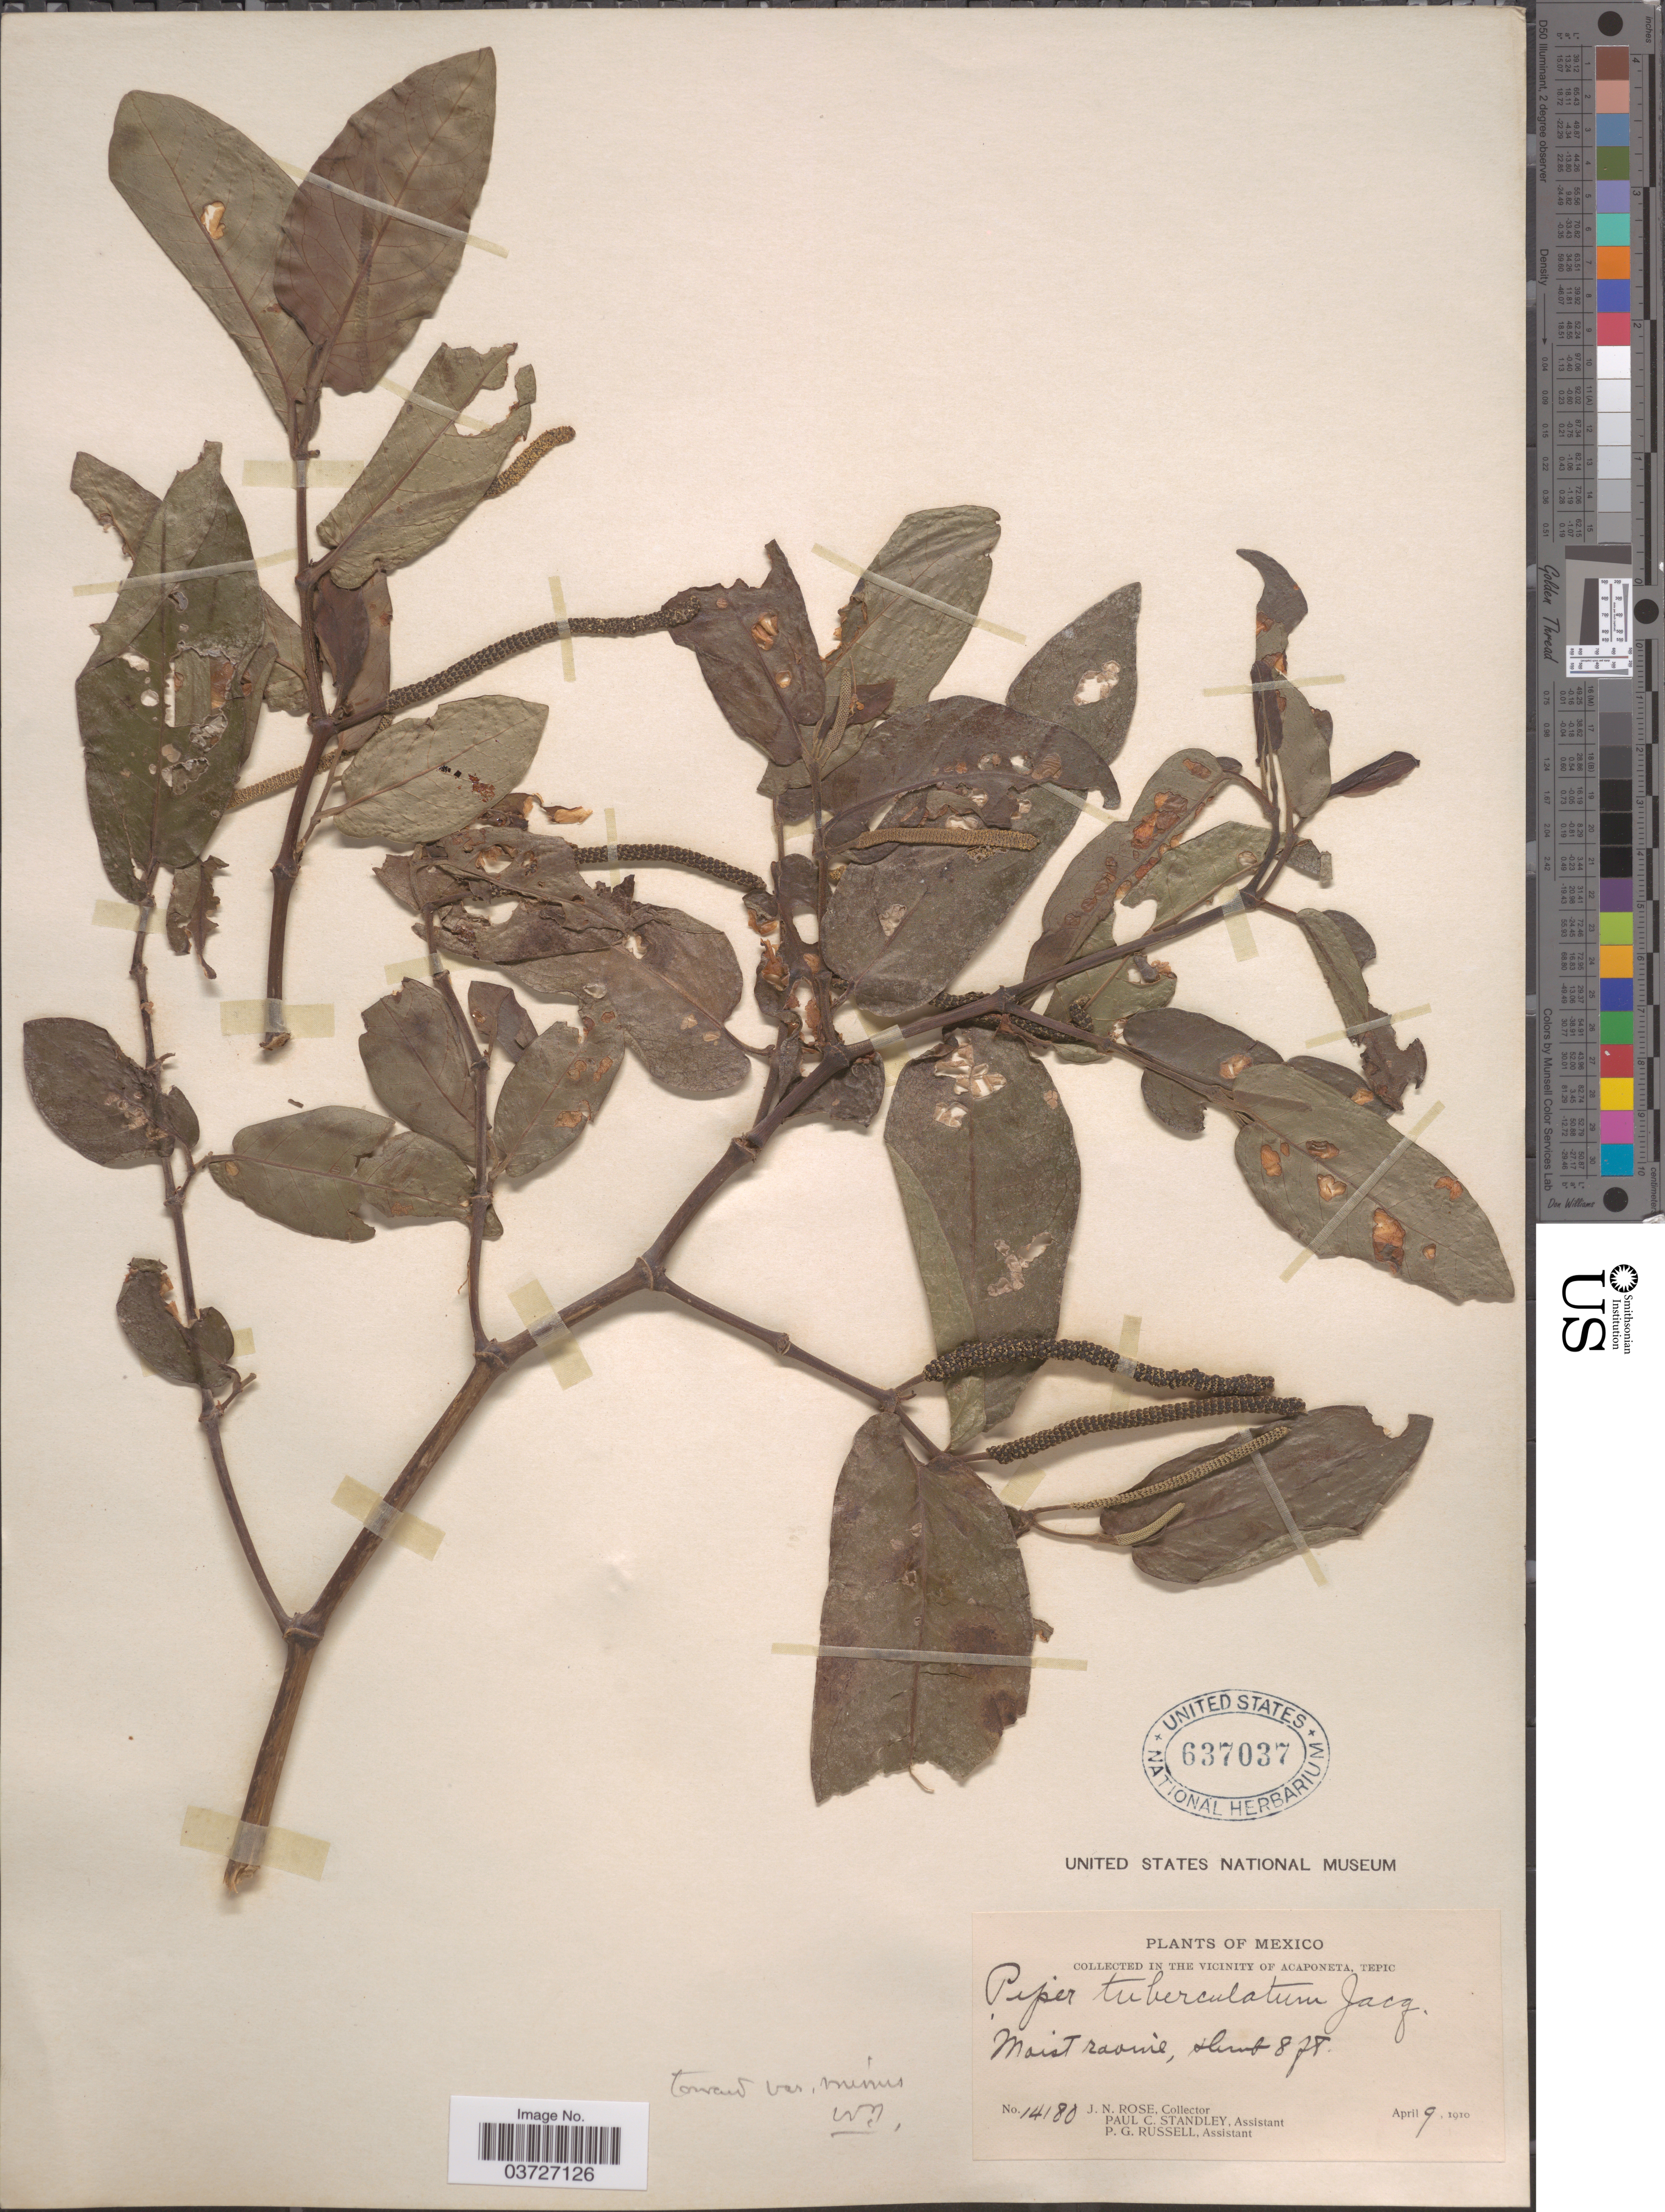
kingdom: Plantae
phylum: Tracheophyta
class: Magnoliopsida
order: Piperales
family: Piperaceae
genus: Piper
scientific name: Piper tuberculatum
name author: Jacq.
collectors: J. N. Rose, P. C. Standley & P. G. Russell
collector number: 14180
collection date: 1910-04-09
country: Mexico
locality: Vicinity of Acaponeta, Tepic.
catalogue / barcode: US 637037